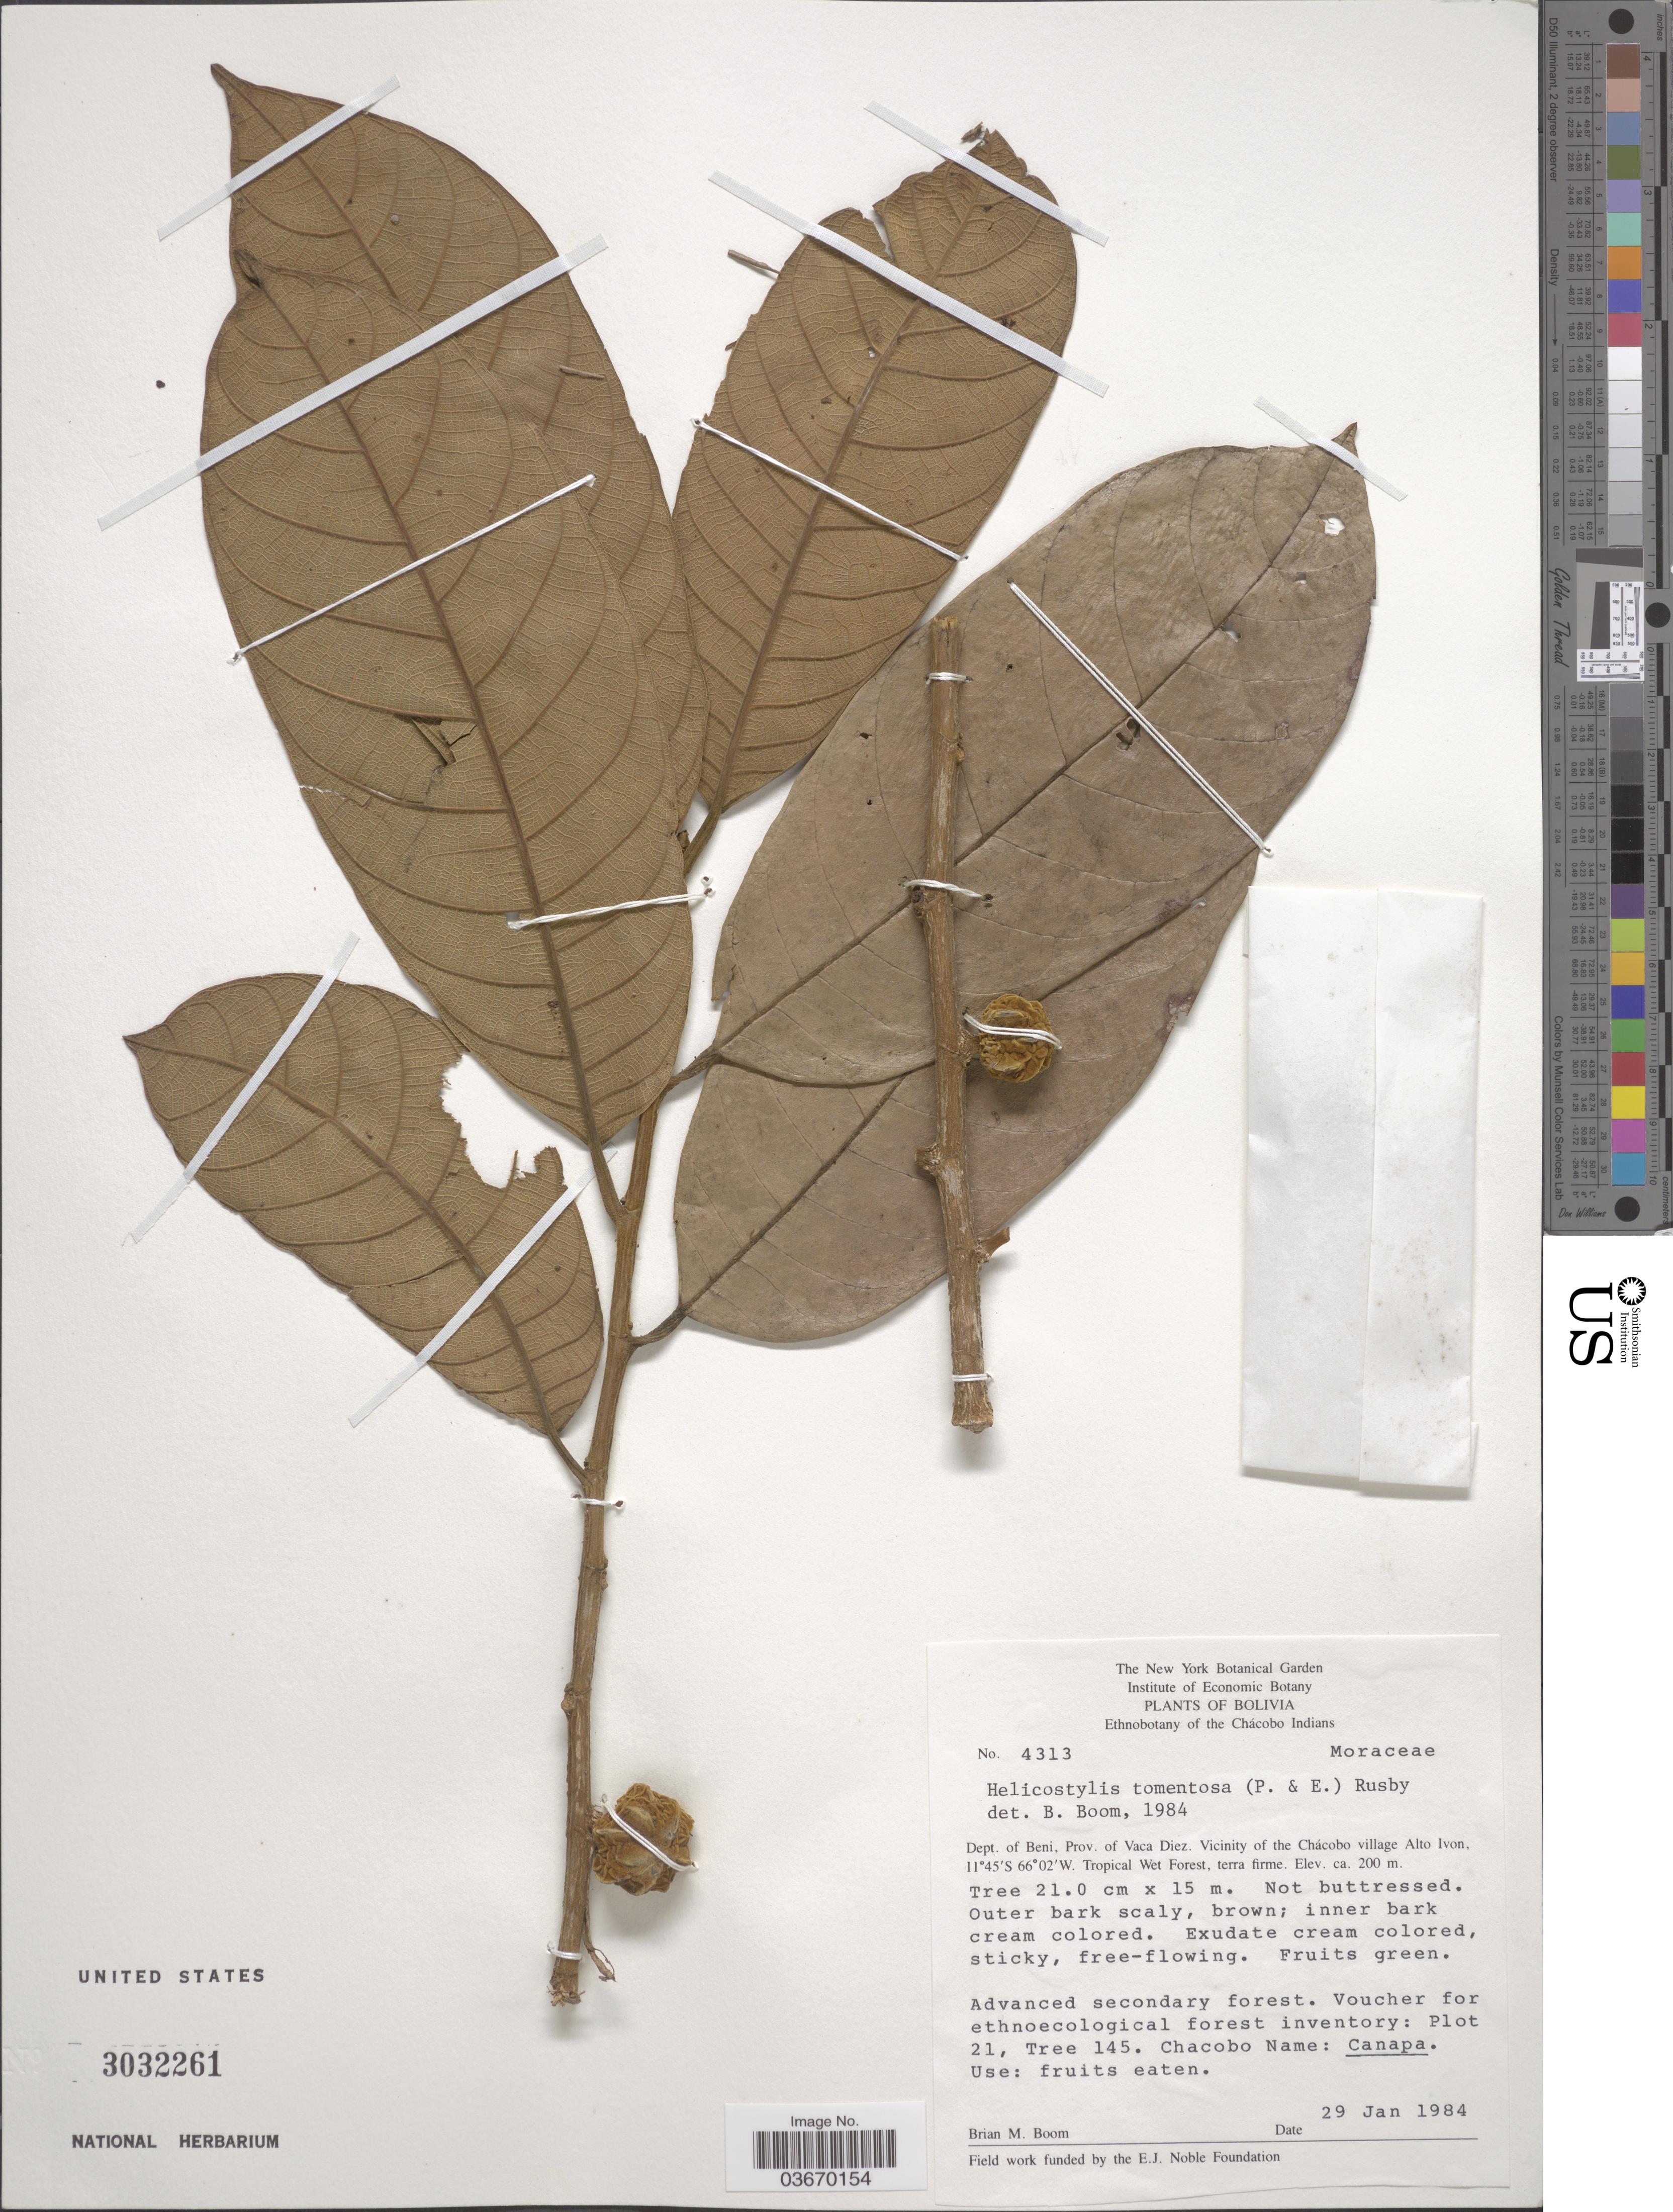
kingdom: Plantae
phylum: Tracheophyta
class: Magnoliopsida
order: Rosales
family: Moraceae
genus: Helicostylis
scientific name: Helicostylis tomentosa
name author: (Poepp. & Endl.) Rusby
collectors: B. M. Boom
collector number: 4313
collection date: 1984-01-29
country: Bolivia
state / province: Beni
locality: Dept. of Beni, Prov. of Vaca Diez. Vicinity of the Chácobo village Alto Ivon.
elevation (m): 200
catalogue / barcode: US 3032261